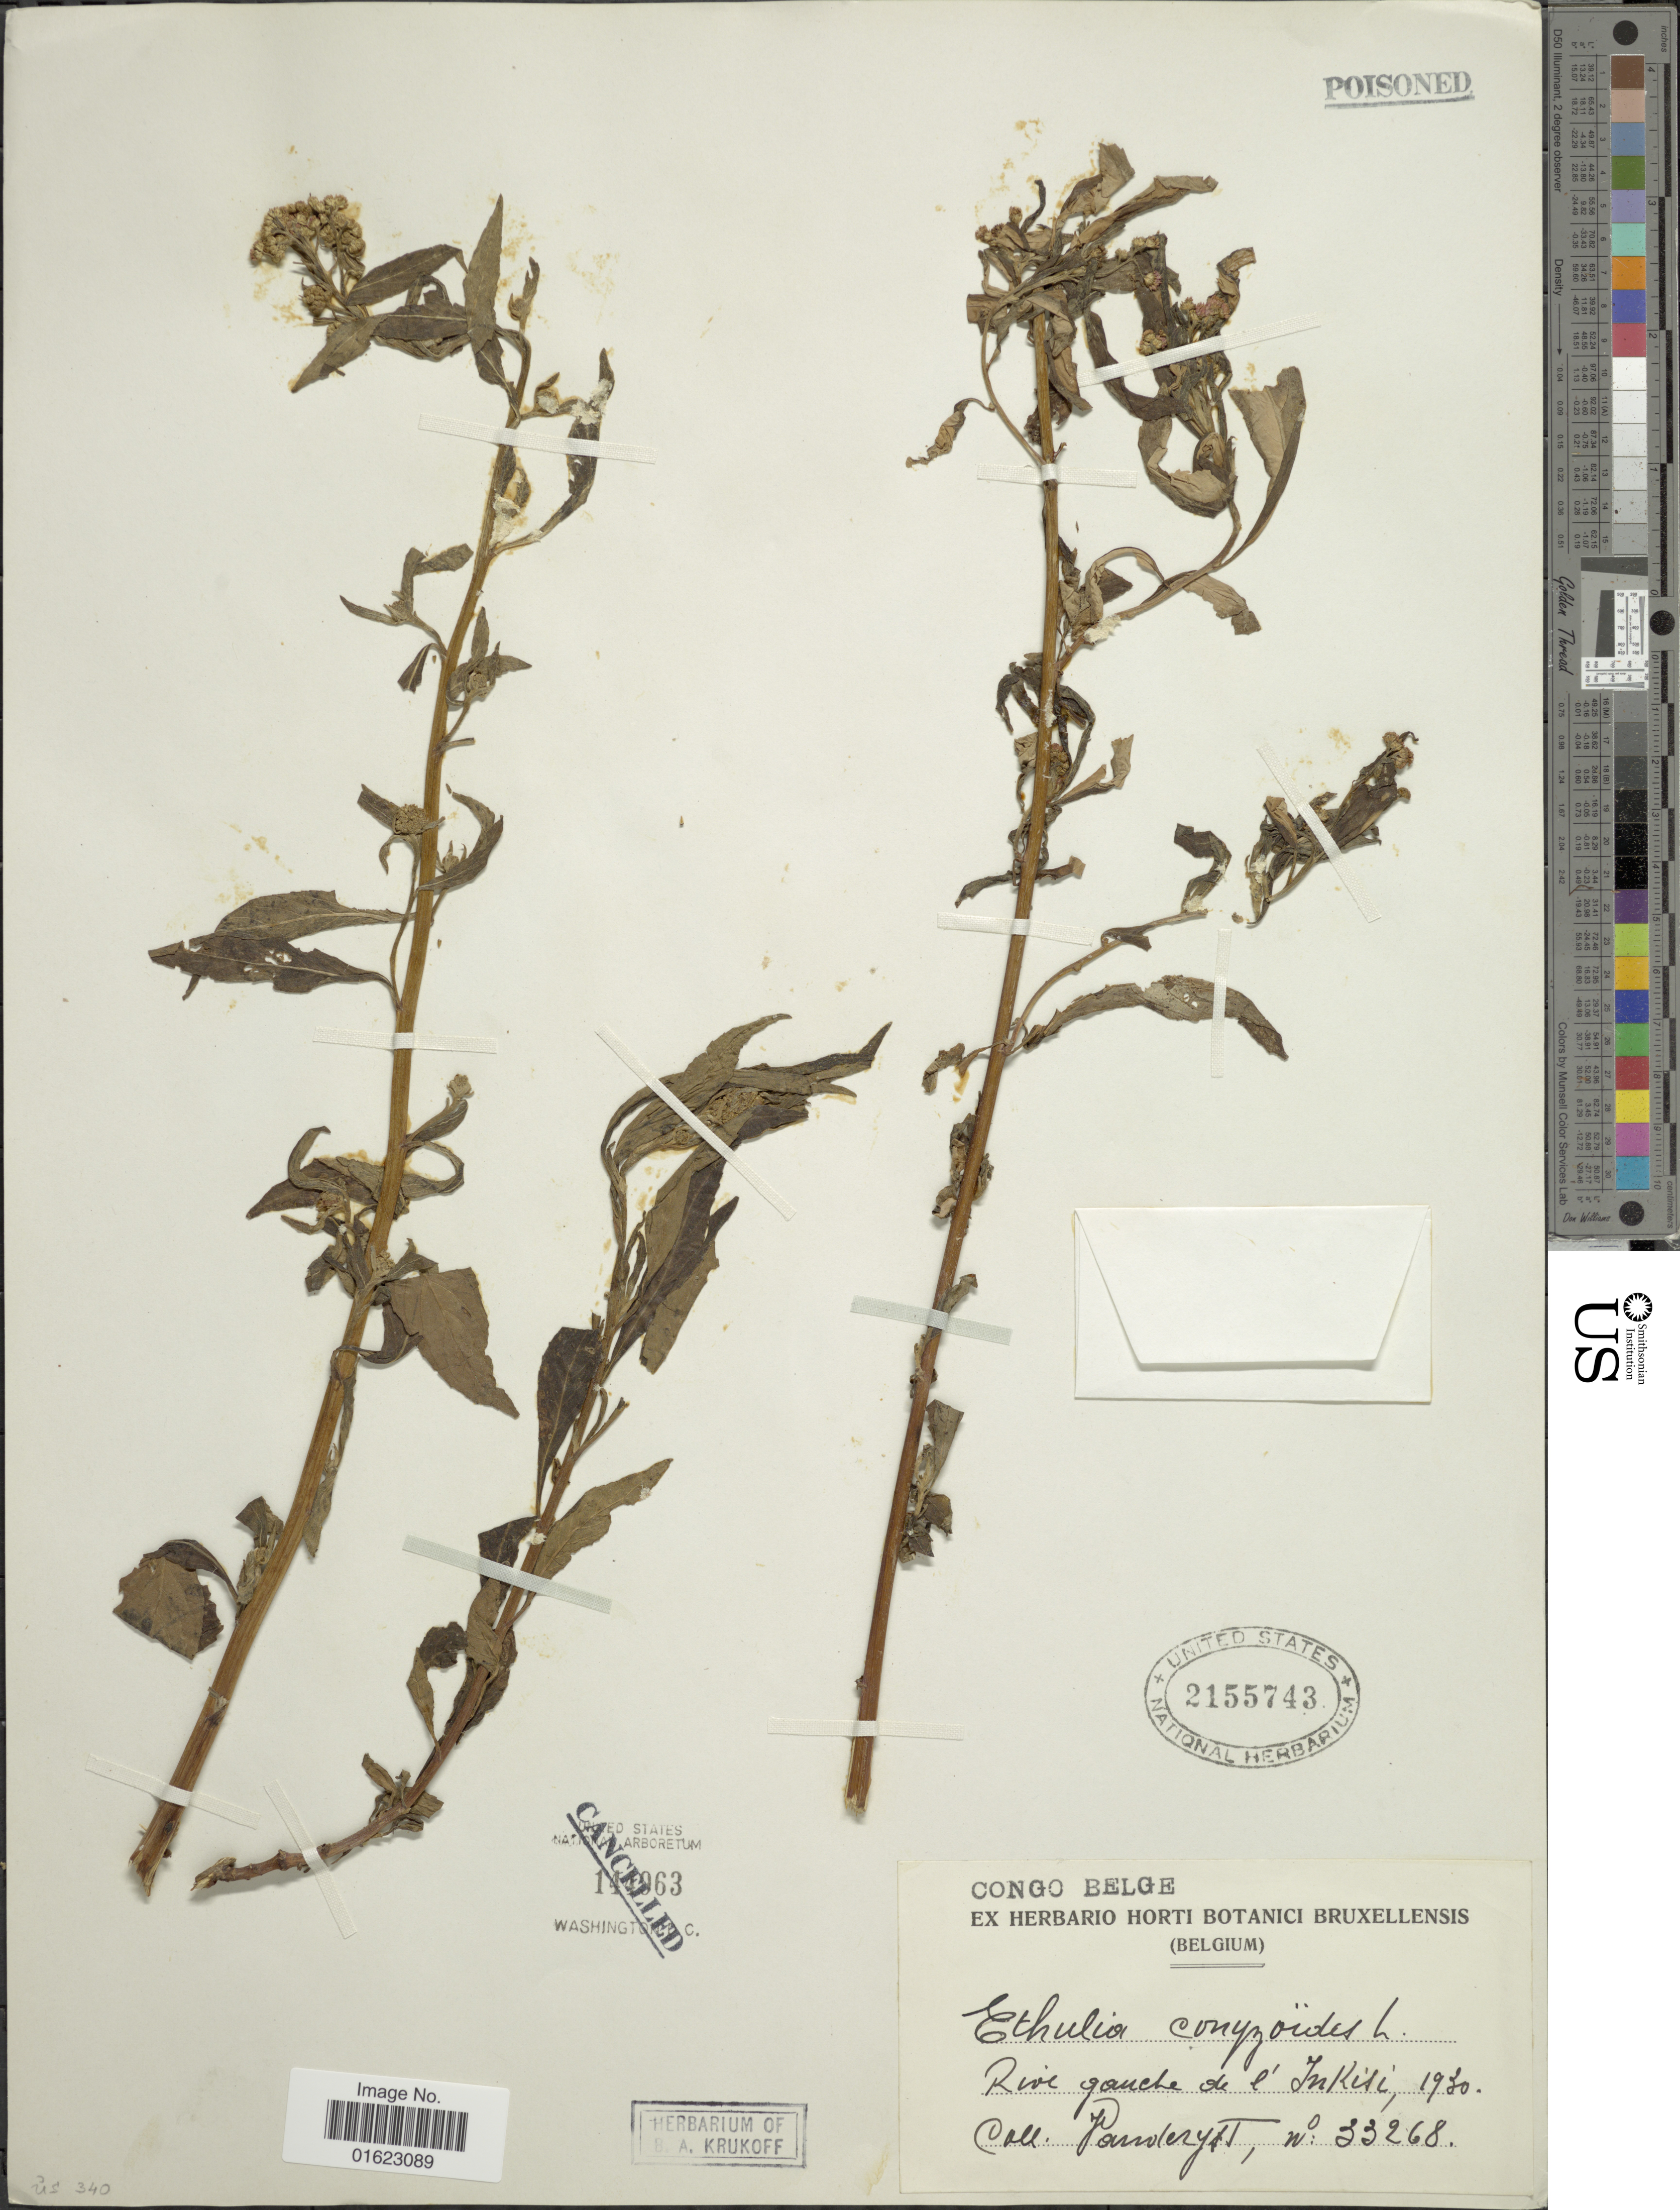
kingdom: Plantae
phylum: Tracheophyta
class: Magnoliopsida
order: Asterales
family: Asteraceae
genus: Ethulia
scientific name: Ethulia conyzoides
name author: L. f.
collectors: Vanderyst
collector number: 33268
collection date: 1930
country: Congo, Democratic Republic of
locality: Congo Belge. Rive gauche de l'Inkisi.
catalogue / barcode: US 2155743